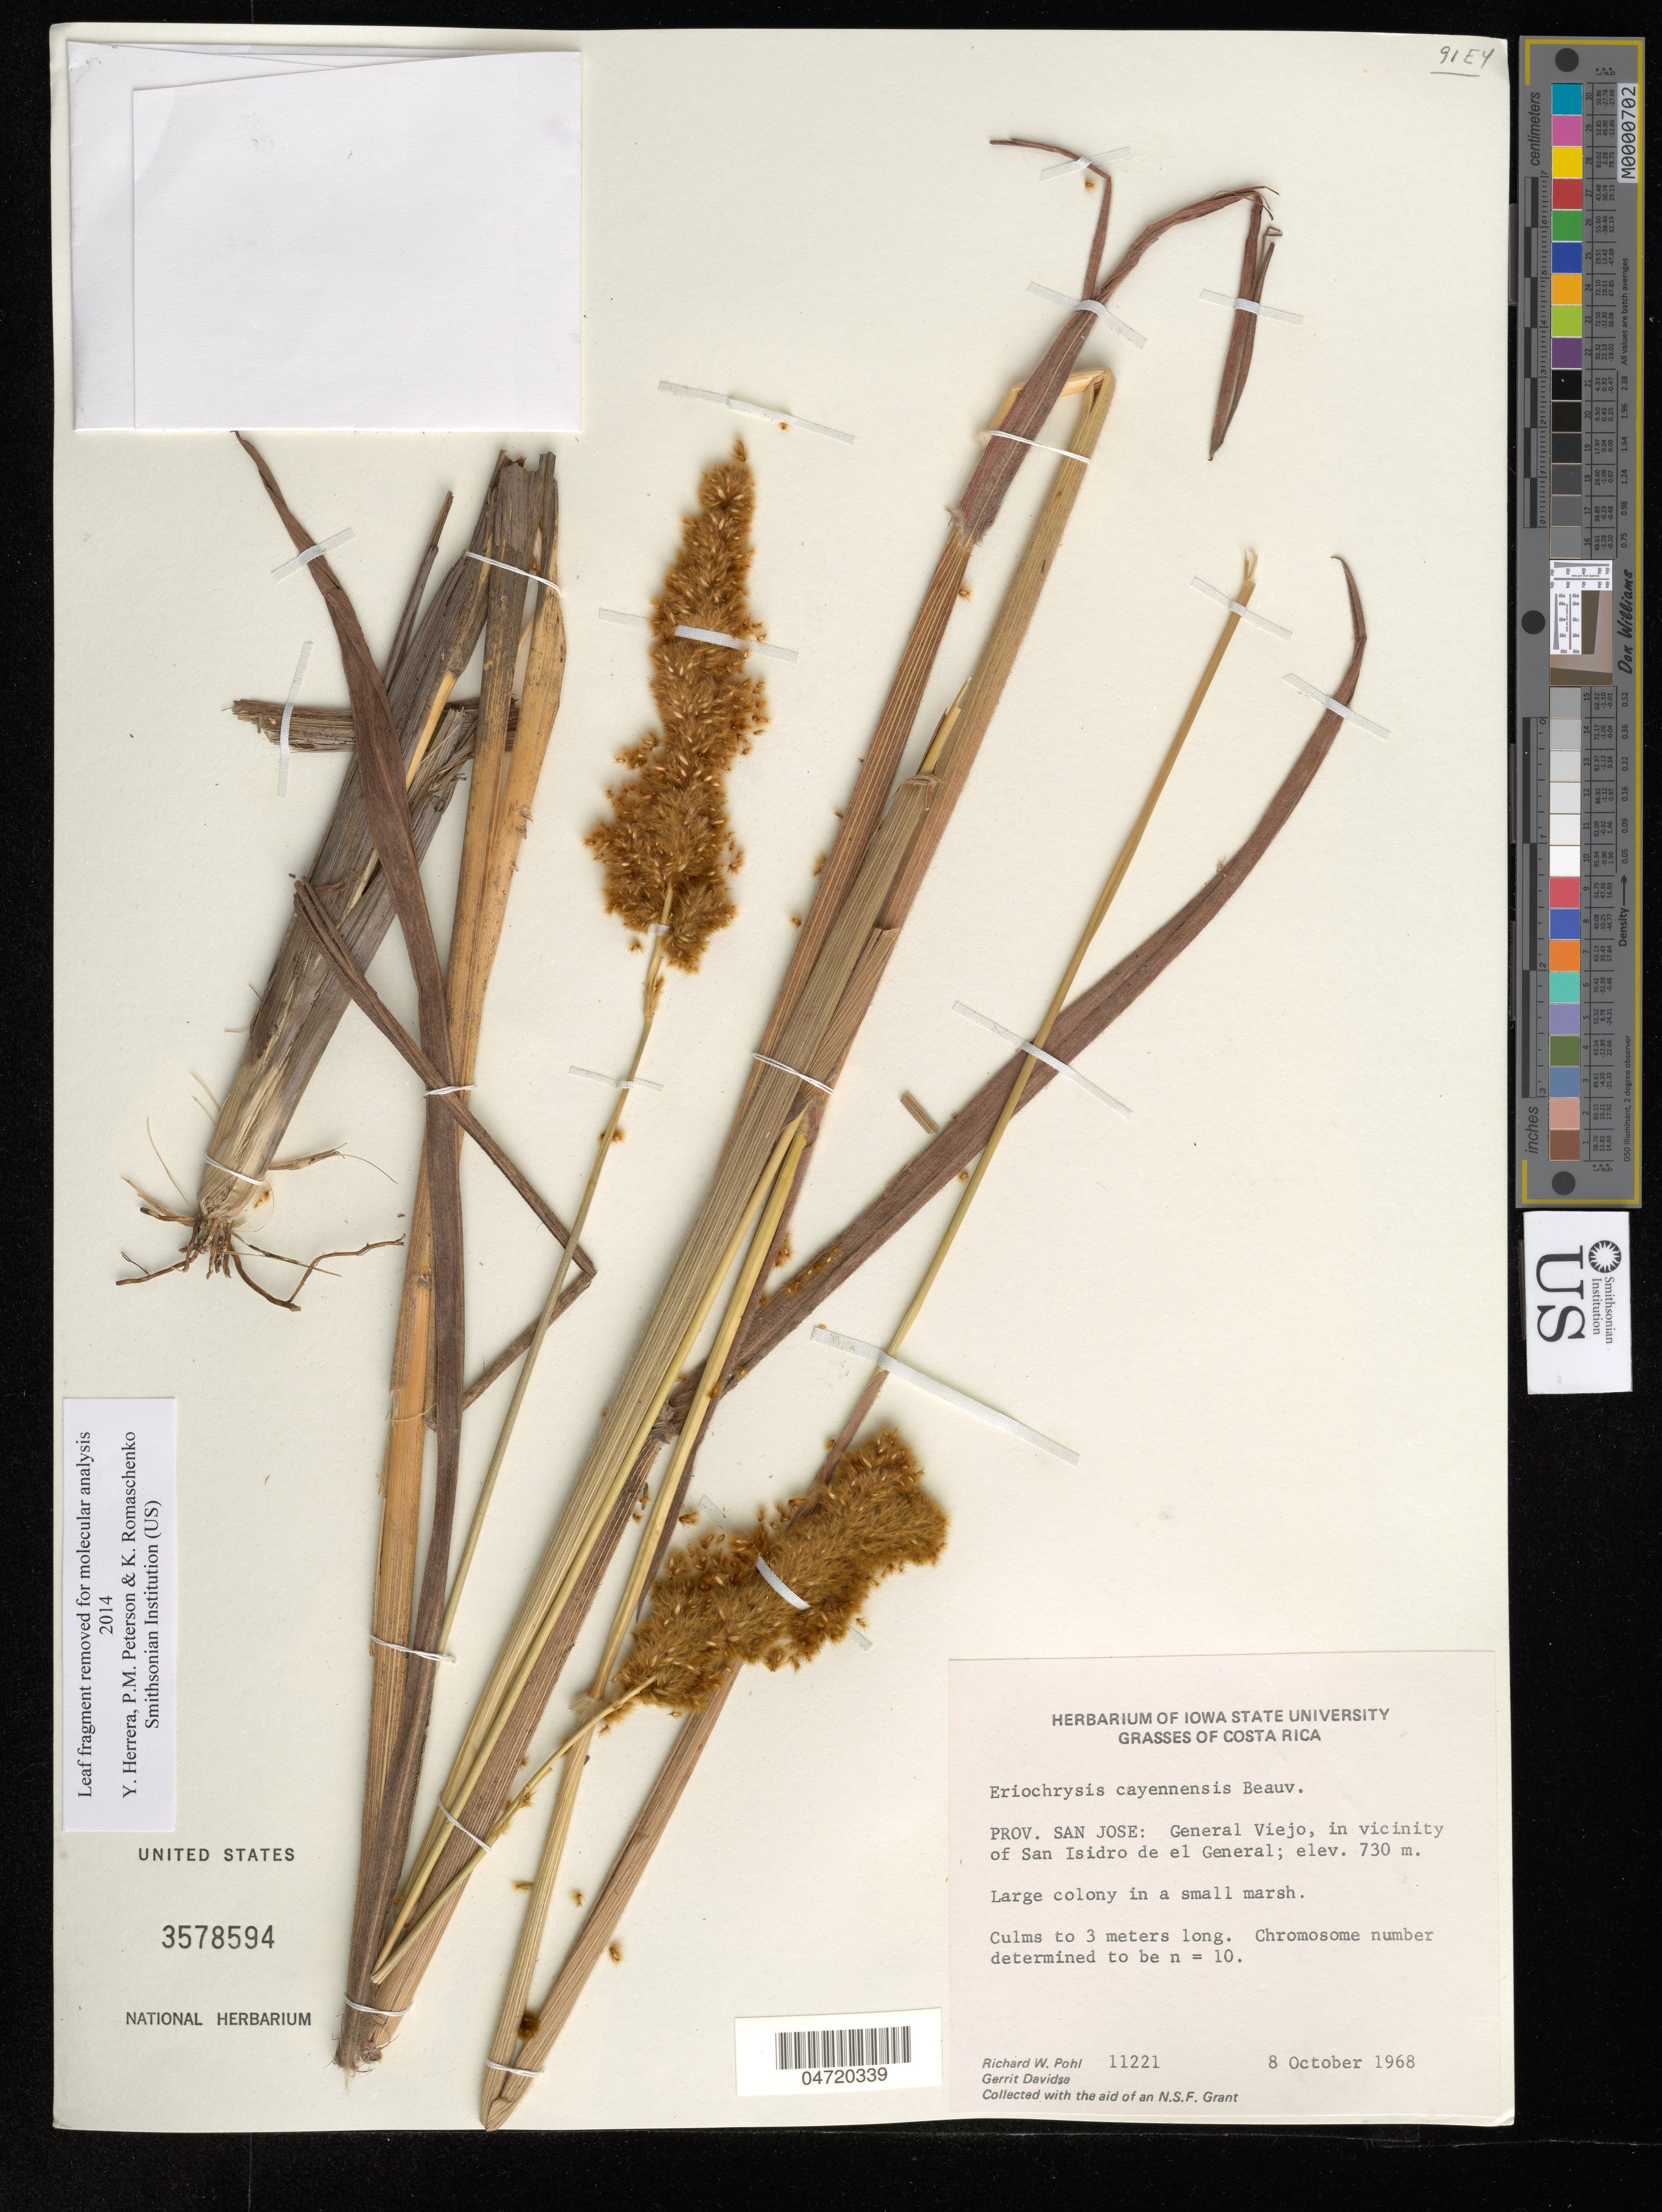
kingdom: Plantae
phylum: Tracheophyta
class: Liliopsida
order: Poales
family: Poaceae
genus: Eriochrysis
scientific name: Eriochrysis cayennensis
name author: P. Beauv.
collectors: R. W. Pohl & G. Davidse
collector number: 11221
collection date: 1968-10-08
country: Costa Rica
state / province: San José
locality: General Viejo, in vicinity of San Isidro de el General.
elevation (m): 730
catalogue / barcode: US 3578594